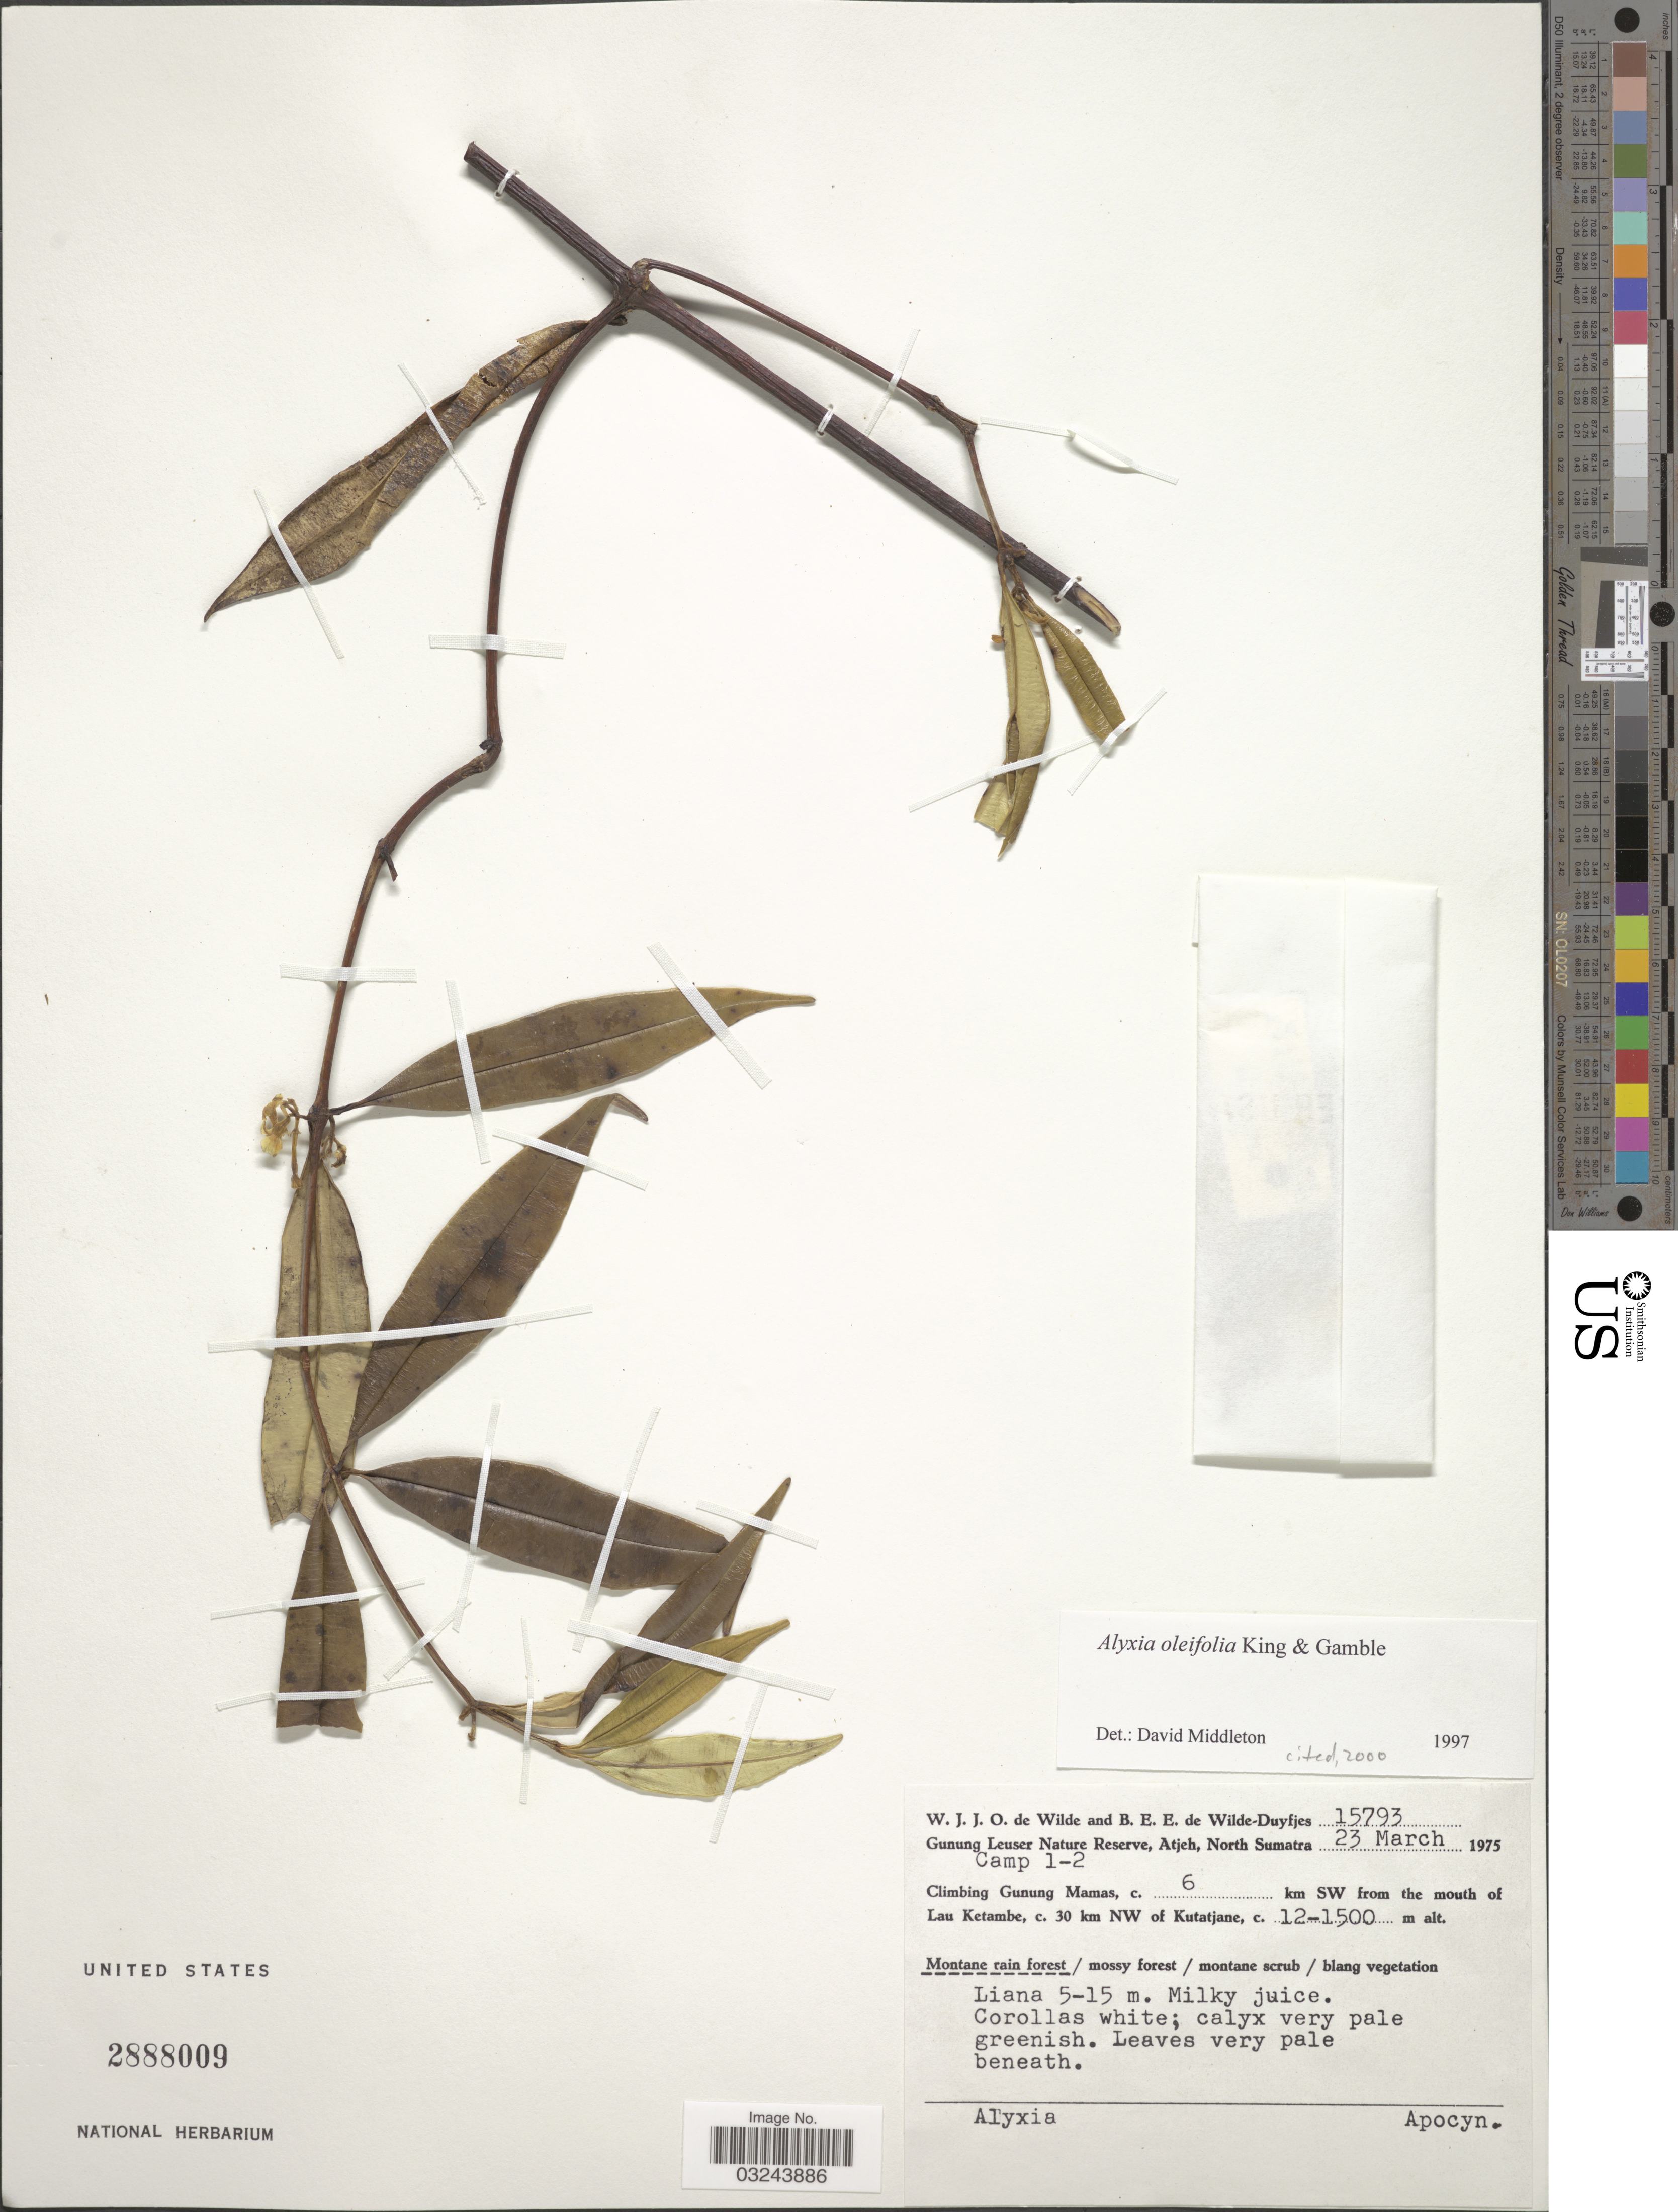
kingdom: Plantae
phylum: Tracheophyta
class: Magnoliopsida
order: Gentianales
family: Apocynaceae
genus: Alyxia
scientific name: Alyxia oleifolia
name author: King & Gamble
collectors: W. J. de Wilde & B. E. de Wilde-Duyfjes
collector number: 15793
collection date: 1975-03-23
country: Indonesia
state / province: Sumatra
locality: Gunung Leuser Nature Reserve, Atjeh, North Sumatra. Camp 1-2. Climbing Gunung Mamas, c. 6 km SW from the mouth of Lau Ketambe, c. 30 km NW of Kutatjane.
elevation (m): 1200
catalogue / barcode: US 2888009